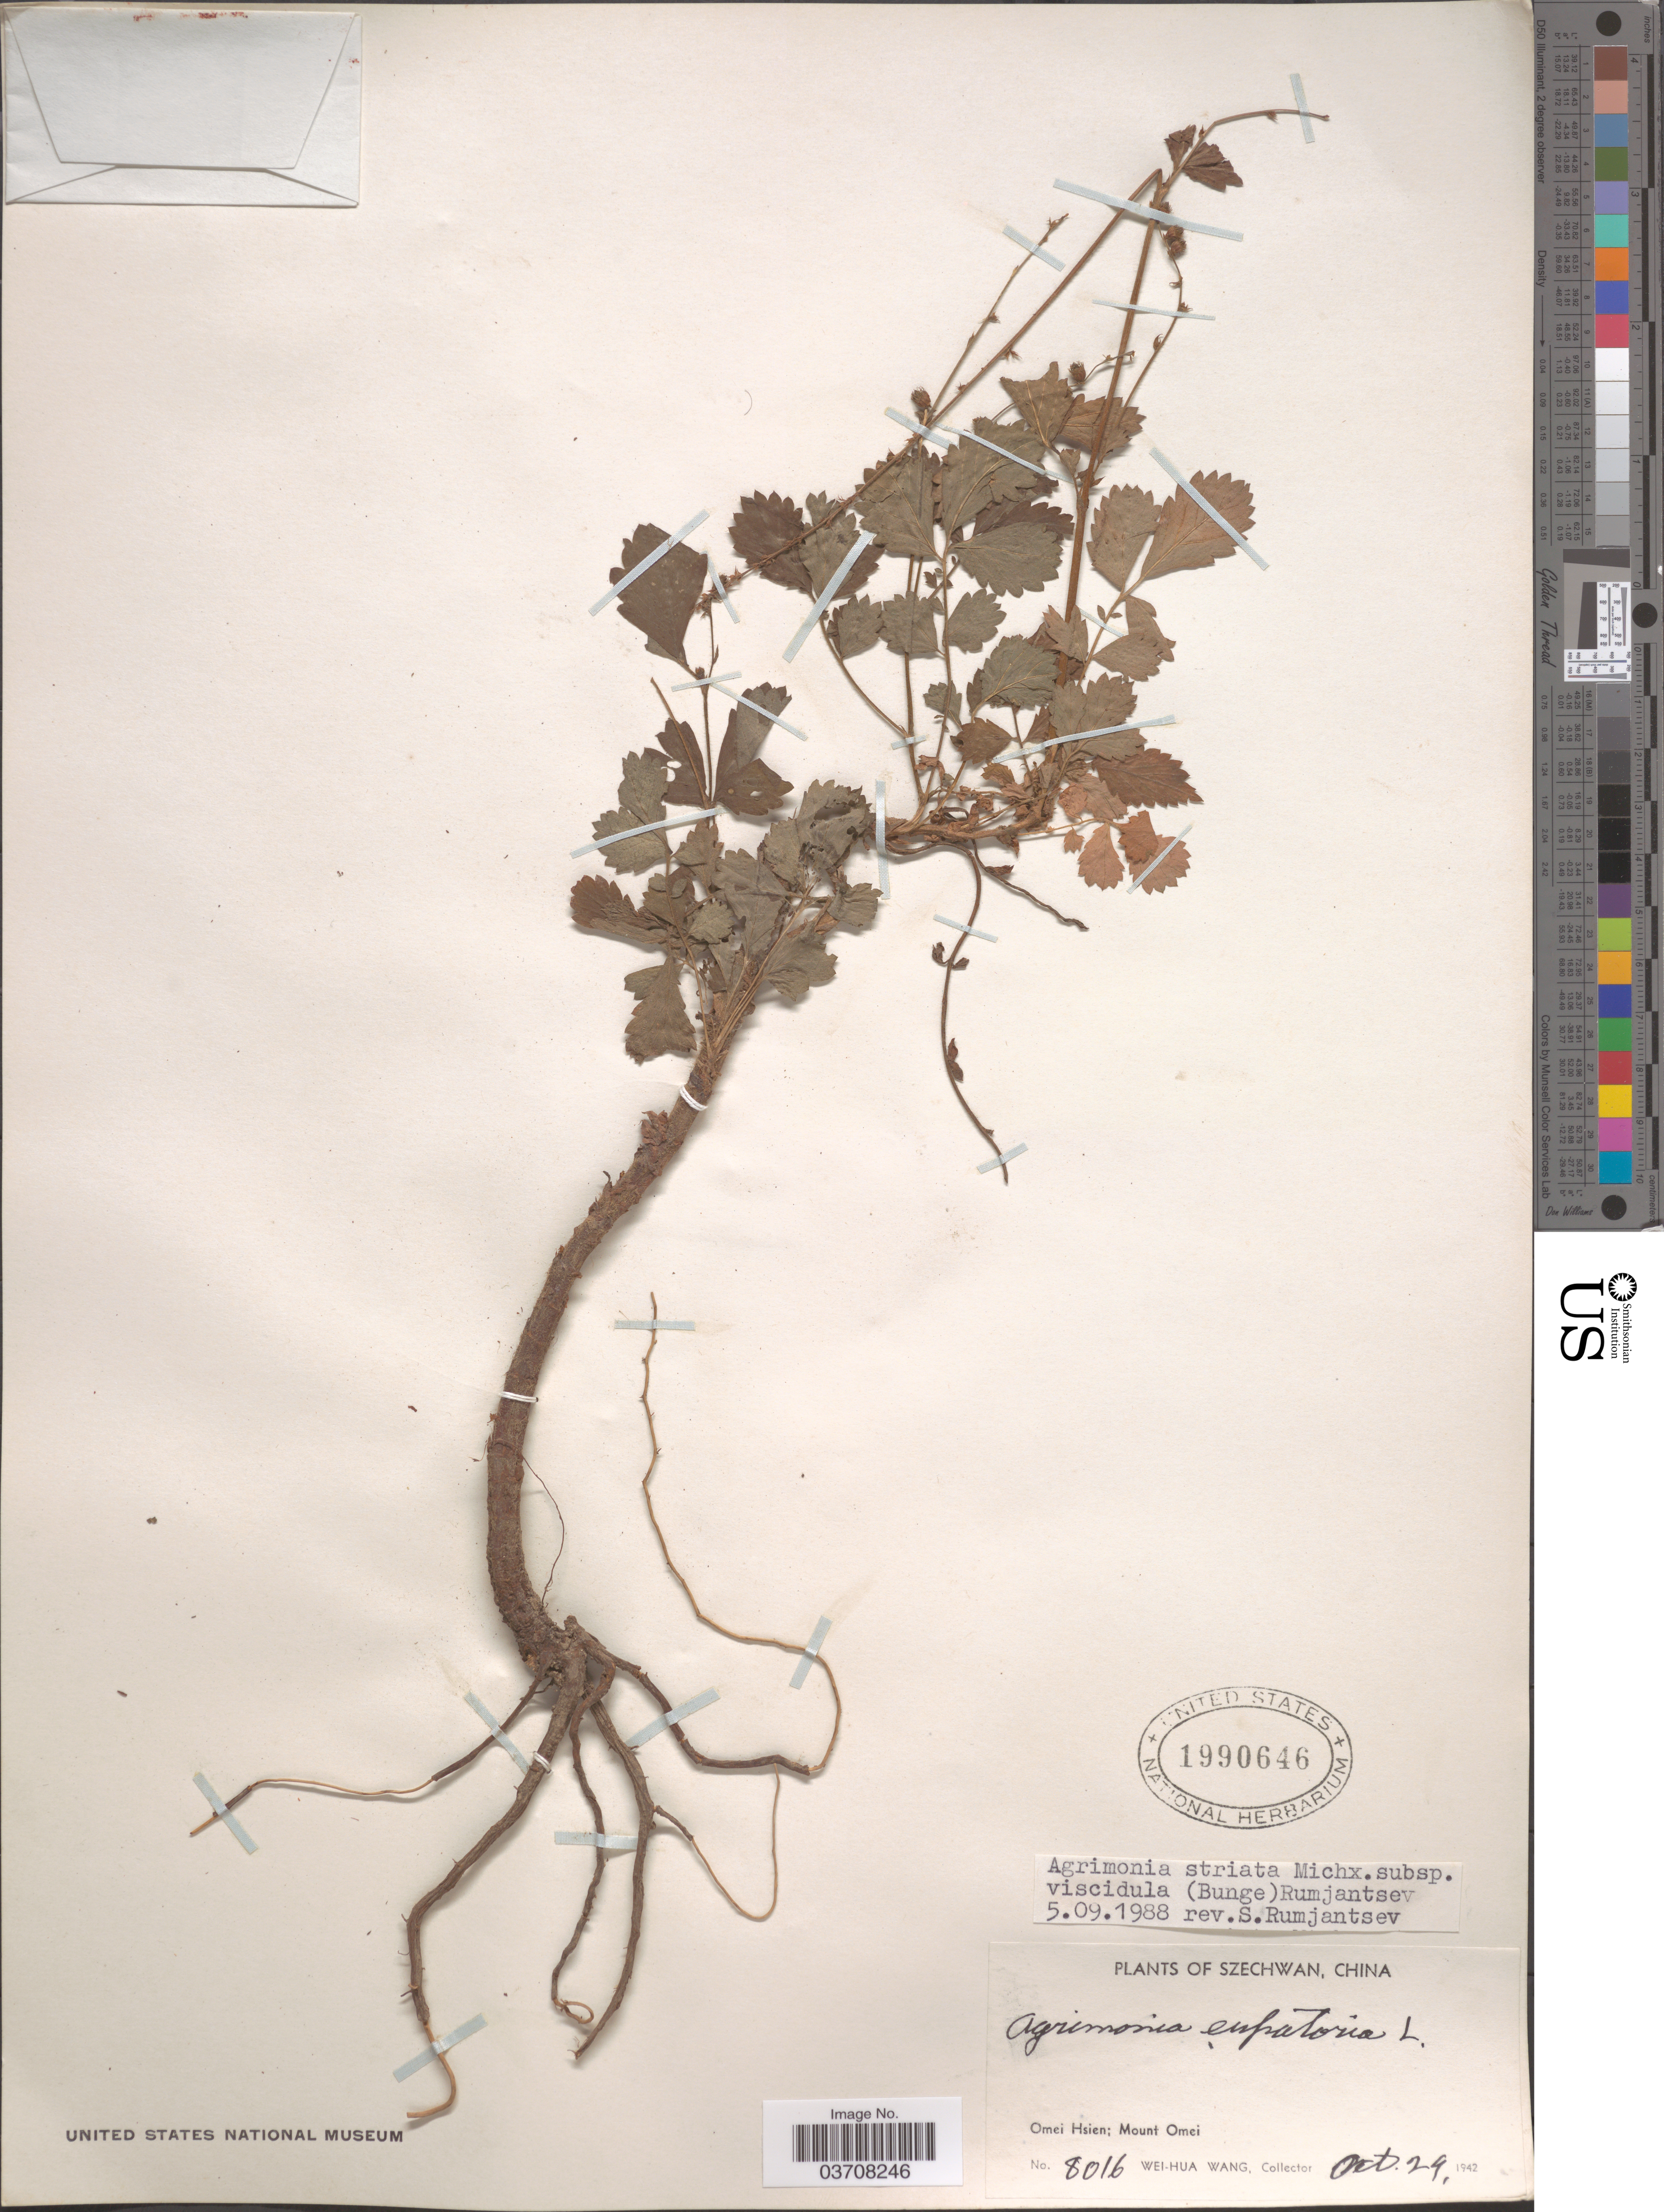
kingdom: Plantae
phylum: Tracheophyta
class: Magnoliopsida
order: Rosales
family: Rosaceae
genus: Agrimonia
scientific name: Agrimonia striata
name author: Michx.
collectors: W. Wang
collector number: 8016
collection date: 1942-10-29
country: China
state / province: Sichuan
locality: Szechwan. Omei Hsien; Mount Omei.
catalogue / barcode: US 1990646